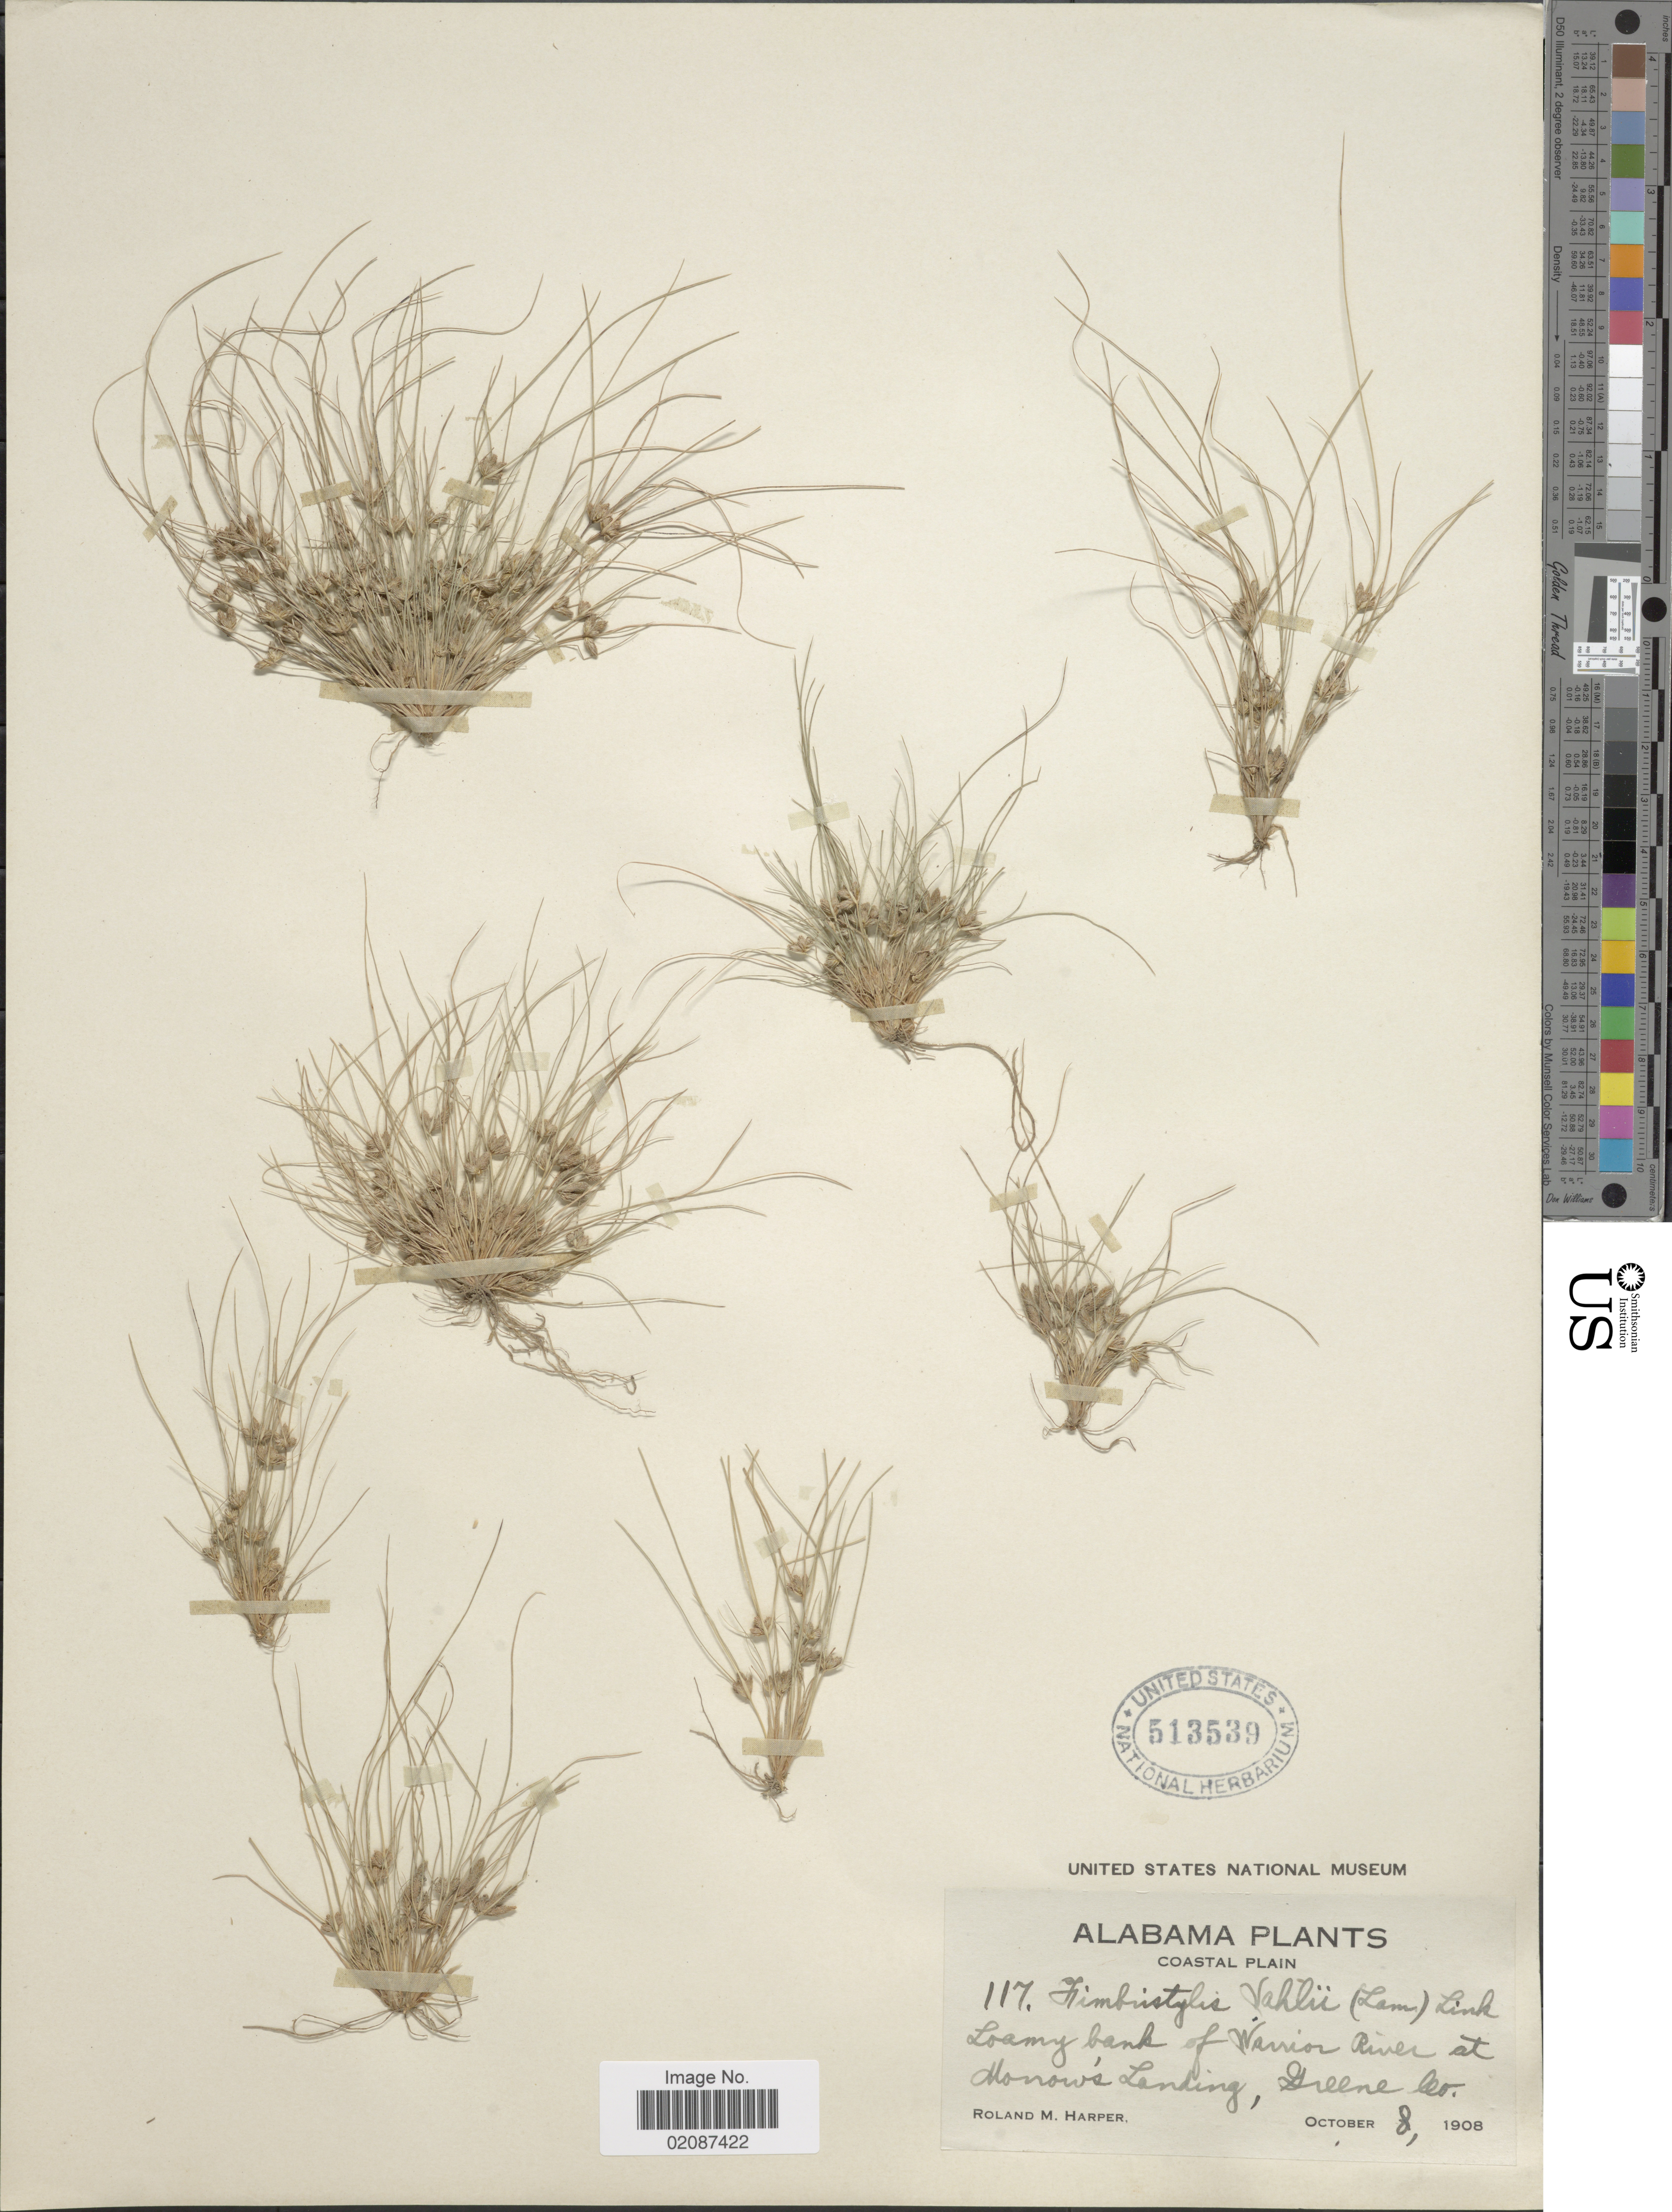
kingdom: Plantae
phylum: Tracheophyta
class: Liliopsida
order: Poales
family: Cyperaceae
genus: Fimbristylis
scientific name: Fimbristylis vahlii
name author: (Lam.) Link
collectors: R. M. Harper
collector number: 117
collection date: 1908-10-08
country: United States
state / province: Alabama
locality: Alabama, Coastal Plain, Loamy bank of Warrior River at Monrow's Landing, Greene Co.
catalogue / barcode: US 513539